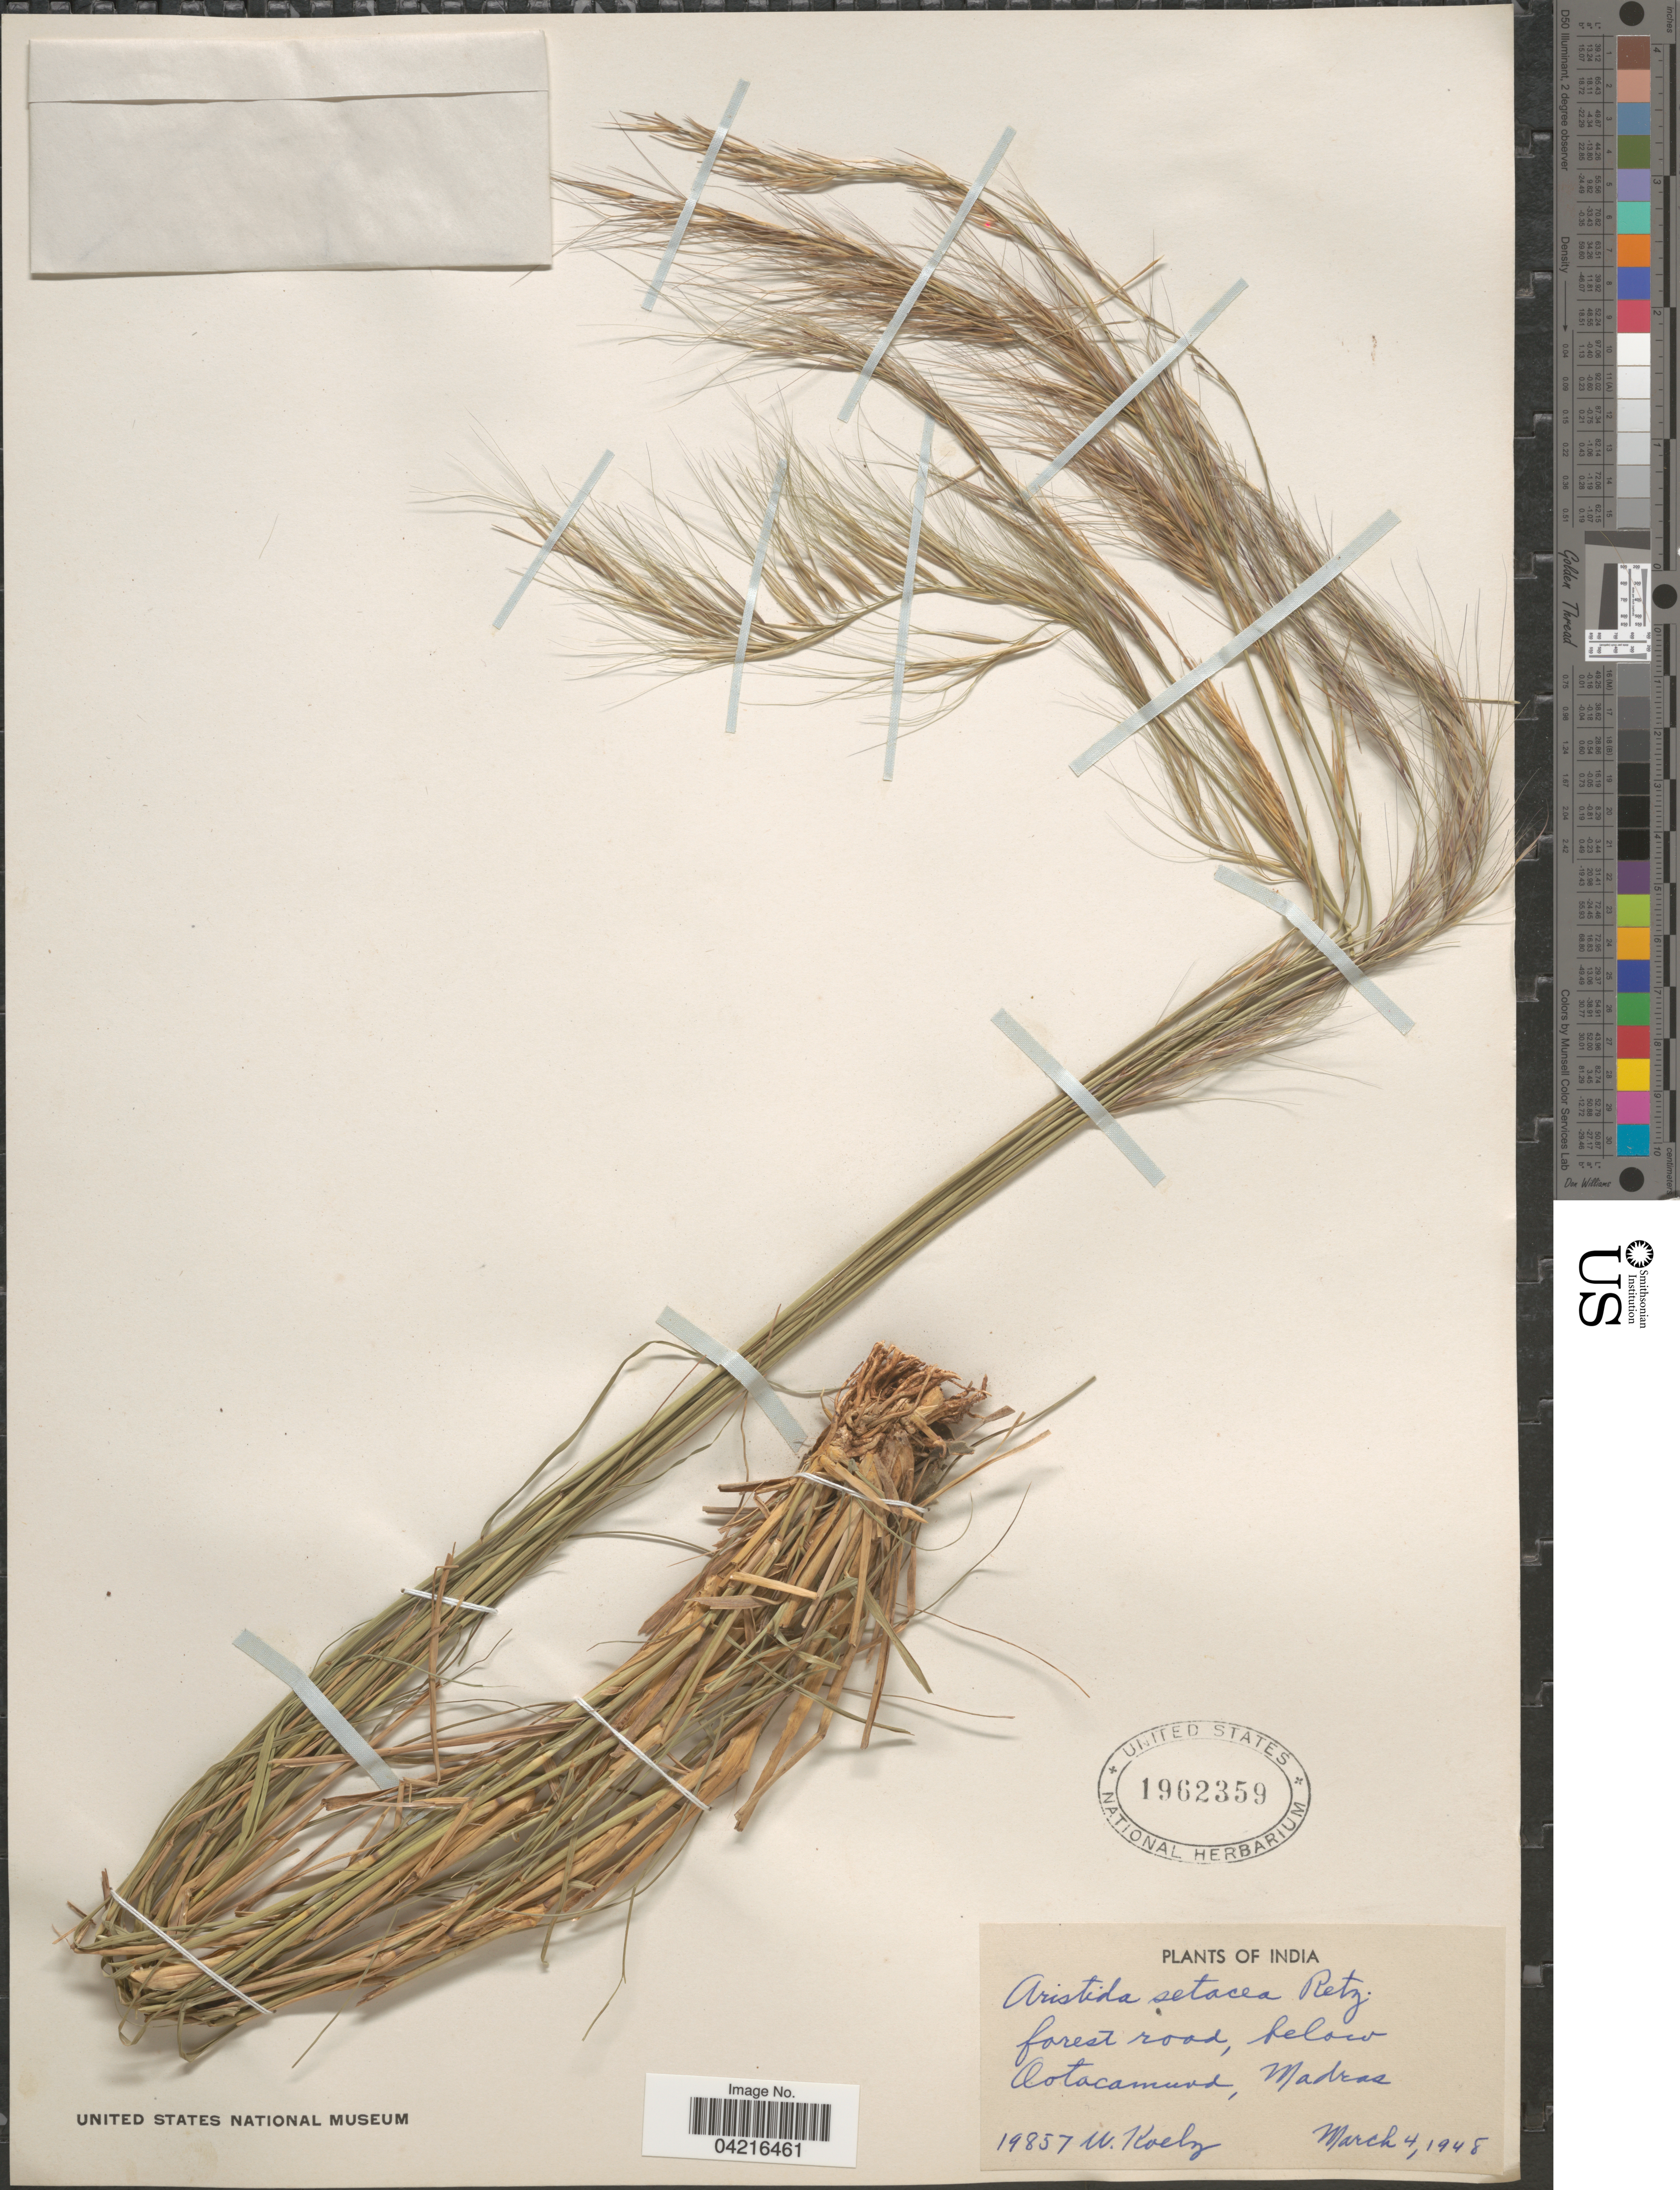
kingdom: Plantae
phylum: Tracheophyta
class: Liliopsida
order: Poales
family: Poaceae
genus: Aristida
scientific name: Aristida setacea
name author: Retz.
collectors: W. Koelz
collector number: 19857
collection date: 1948-03-04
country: India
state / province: Tamil Nadu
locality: Forest road, below Ootacamund, Madras.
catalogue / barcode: US 1962359